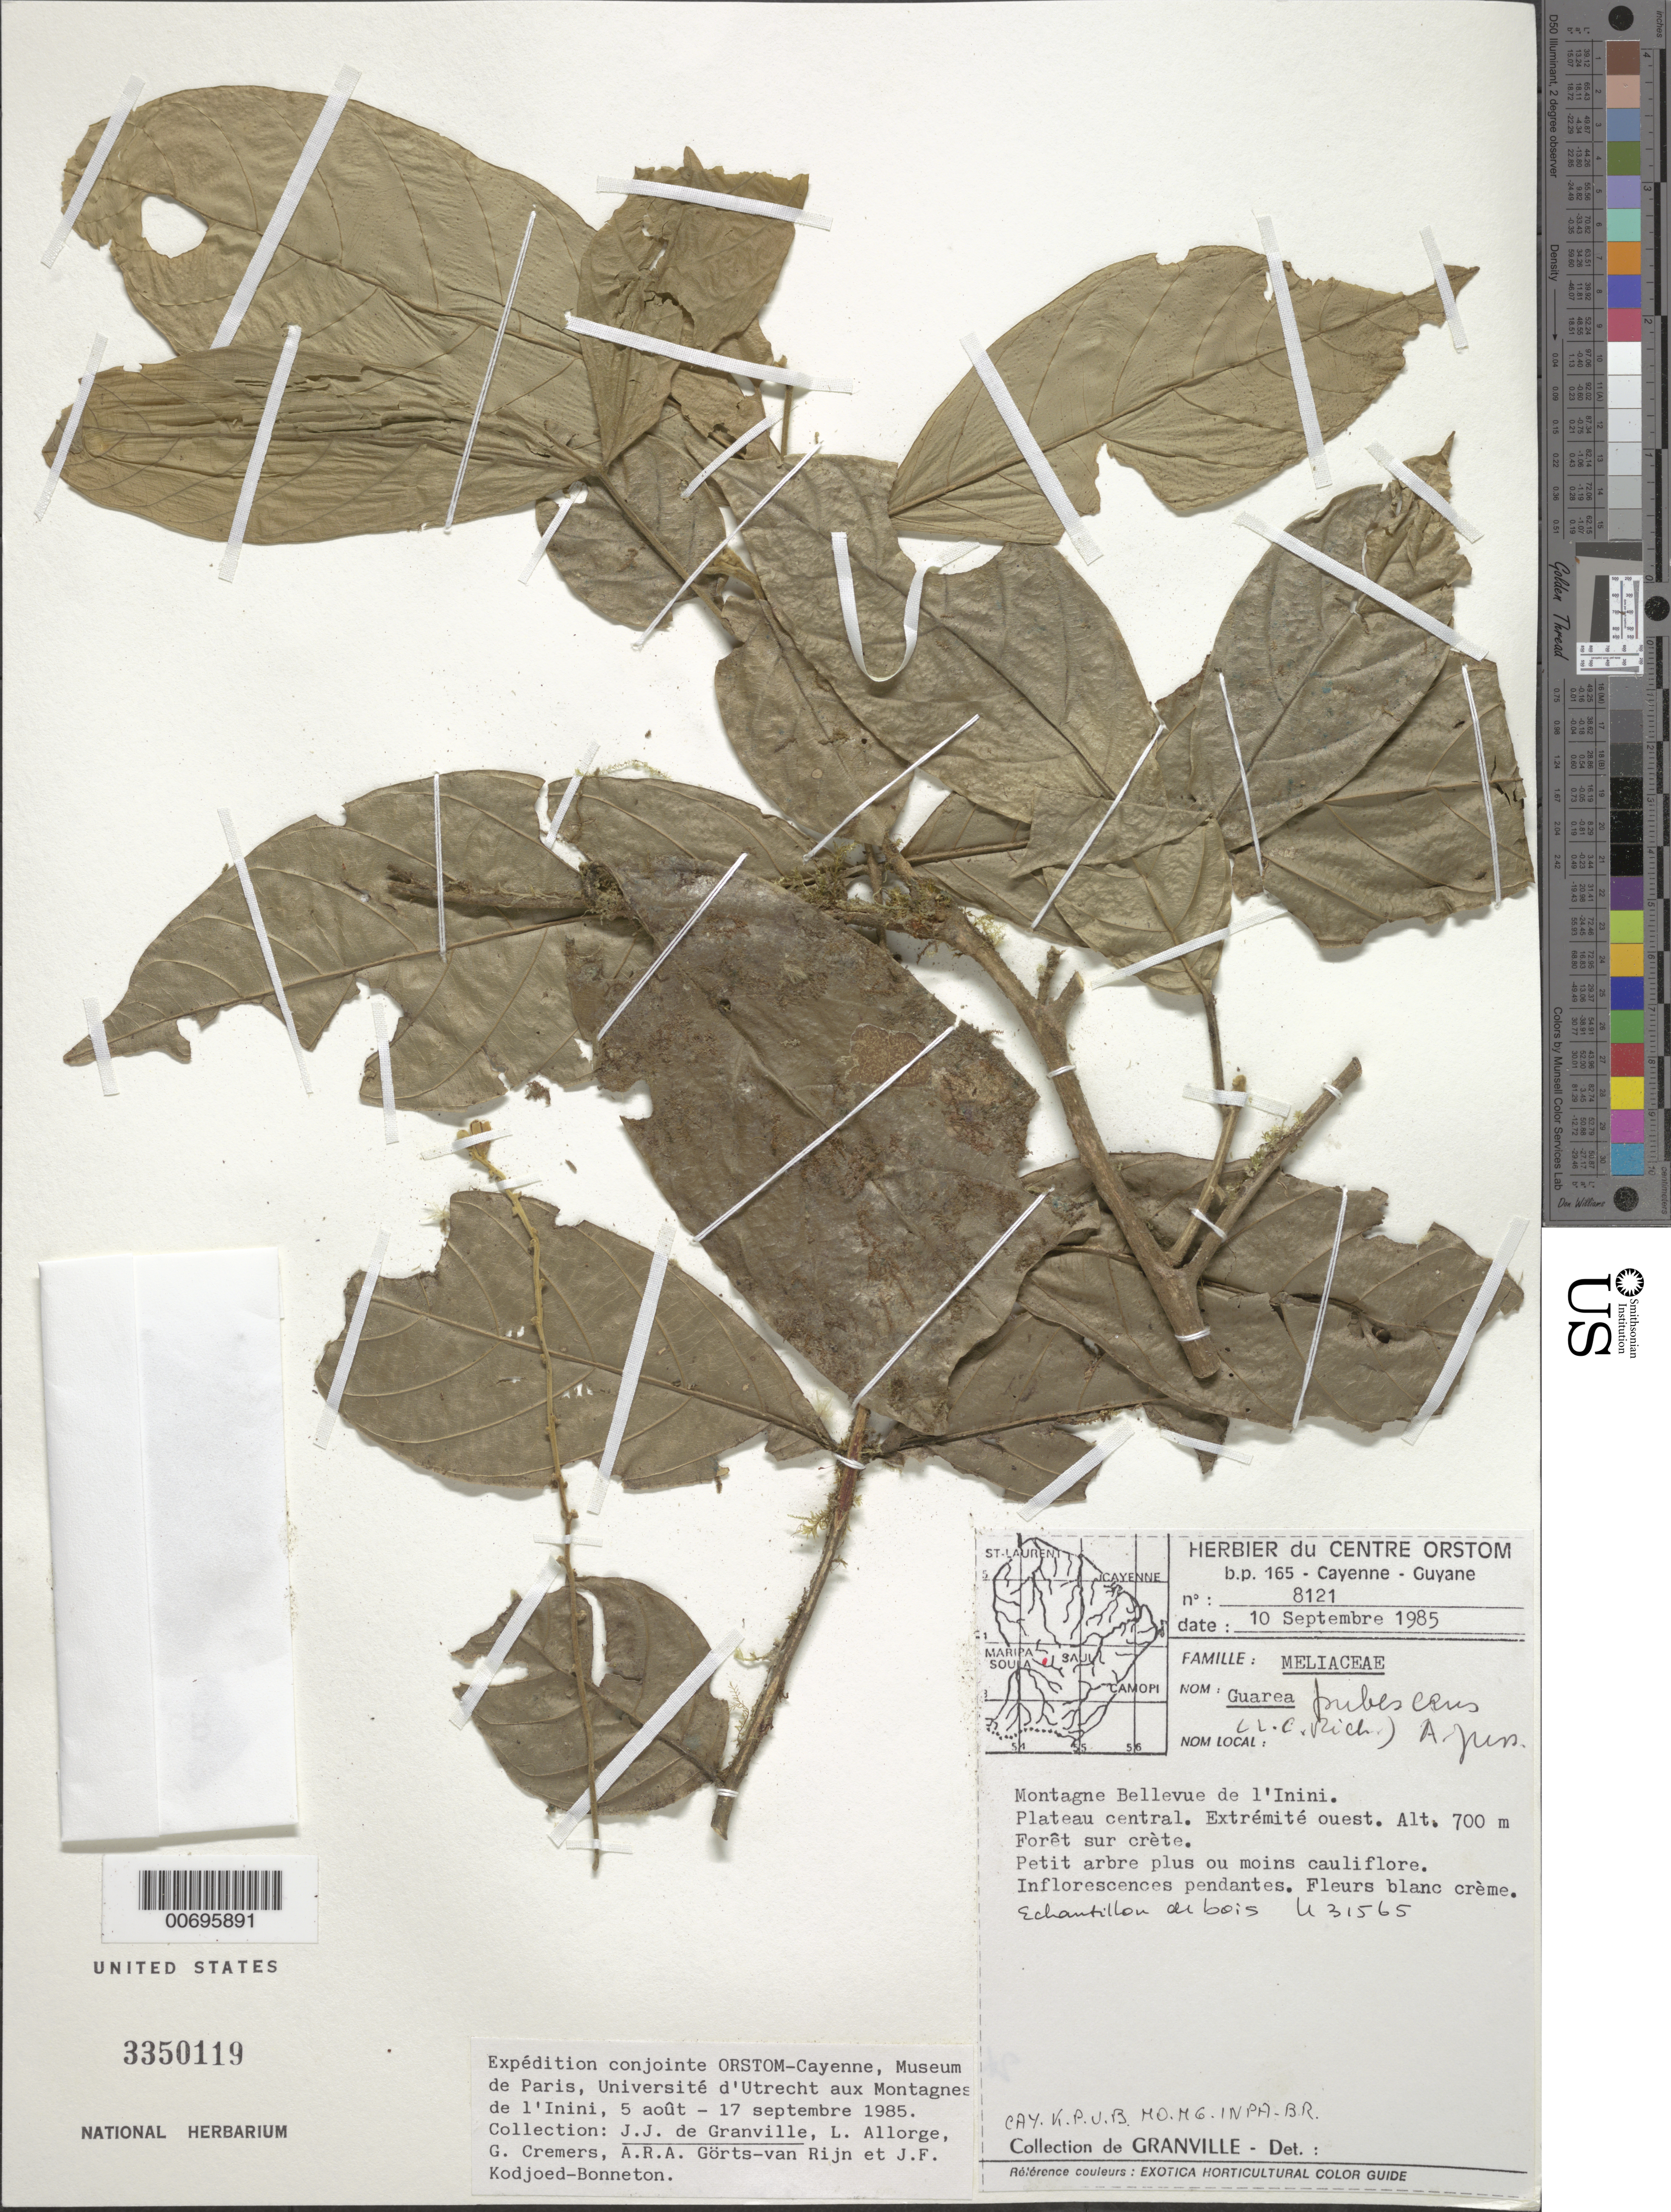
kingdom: Plantae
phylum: Tracheophyta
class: Magnoliopsida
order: Sapindales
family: Meliaceae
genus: Guarea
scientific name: Guarea pubescens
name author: (Rich.) A. Juss.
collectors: J.-J. de Granville, L. Allorge, G. Cremers, A. .R. A. Görts-van Rijn & J. Kodjoed-Bonneton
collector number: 8121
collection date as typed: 10-Sep-85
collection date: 1985-09-10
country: French Guiana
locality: Montagnes Bellevue de l'Inini, plateau centrale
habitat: Forêt sur crete. Enchantillon de bois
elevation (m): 700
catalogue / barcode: US 3350119